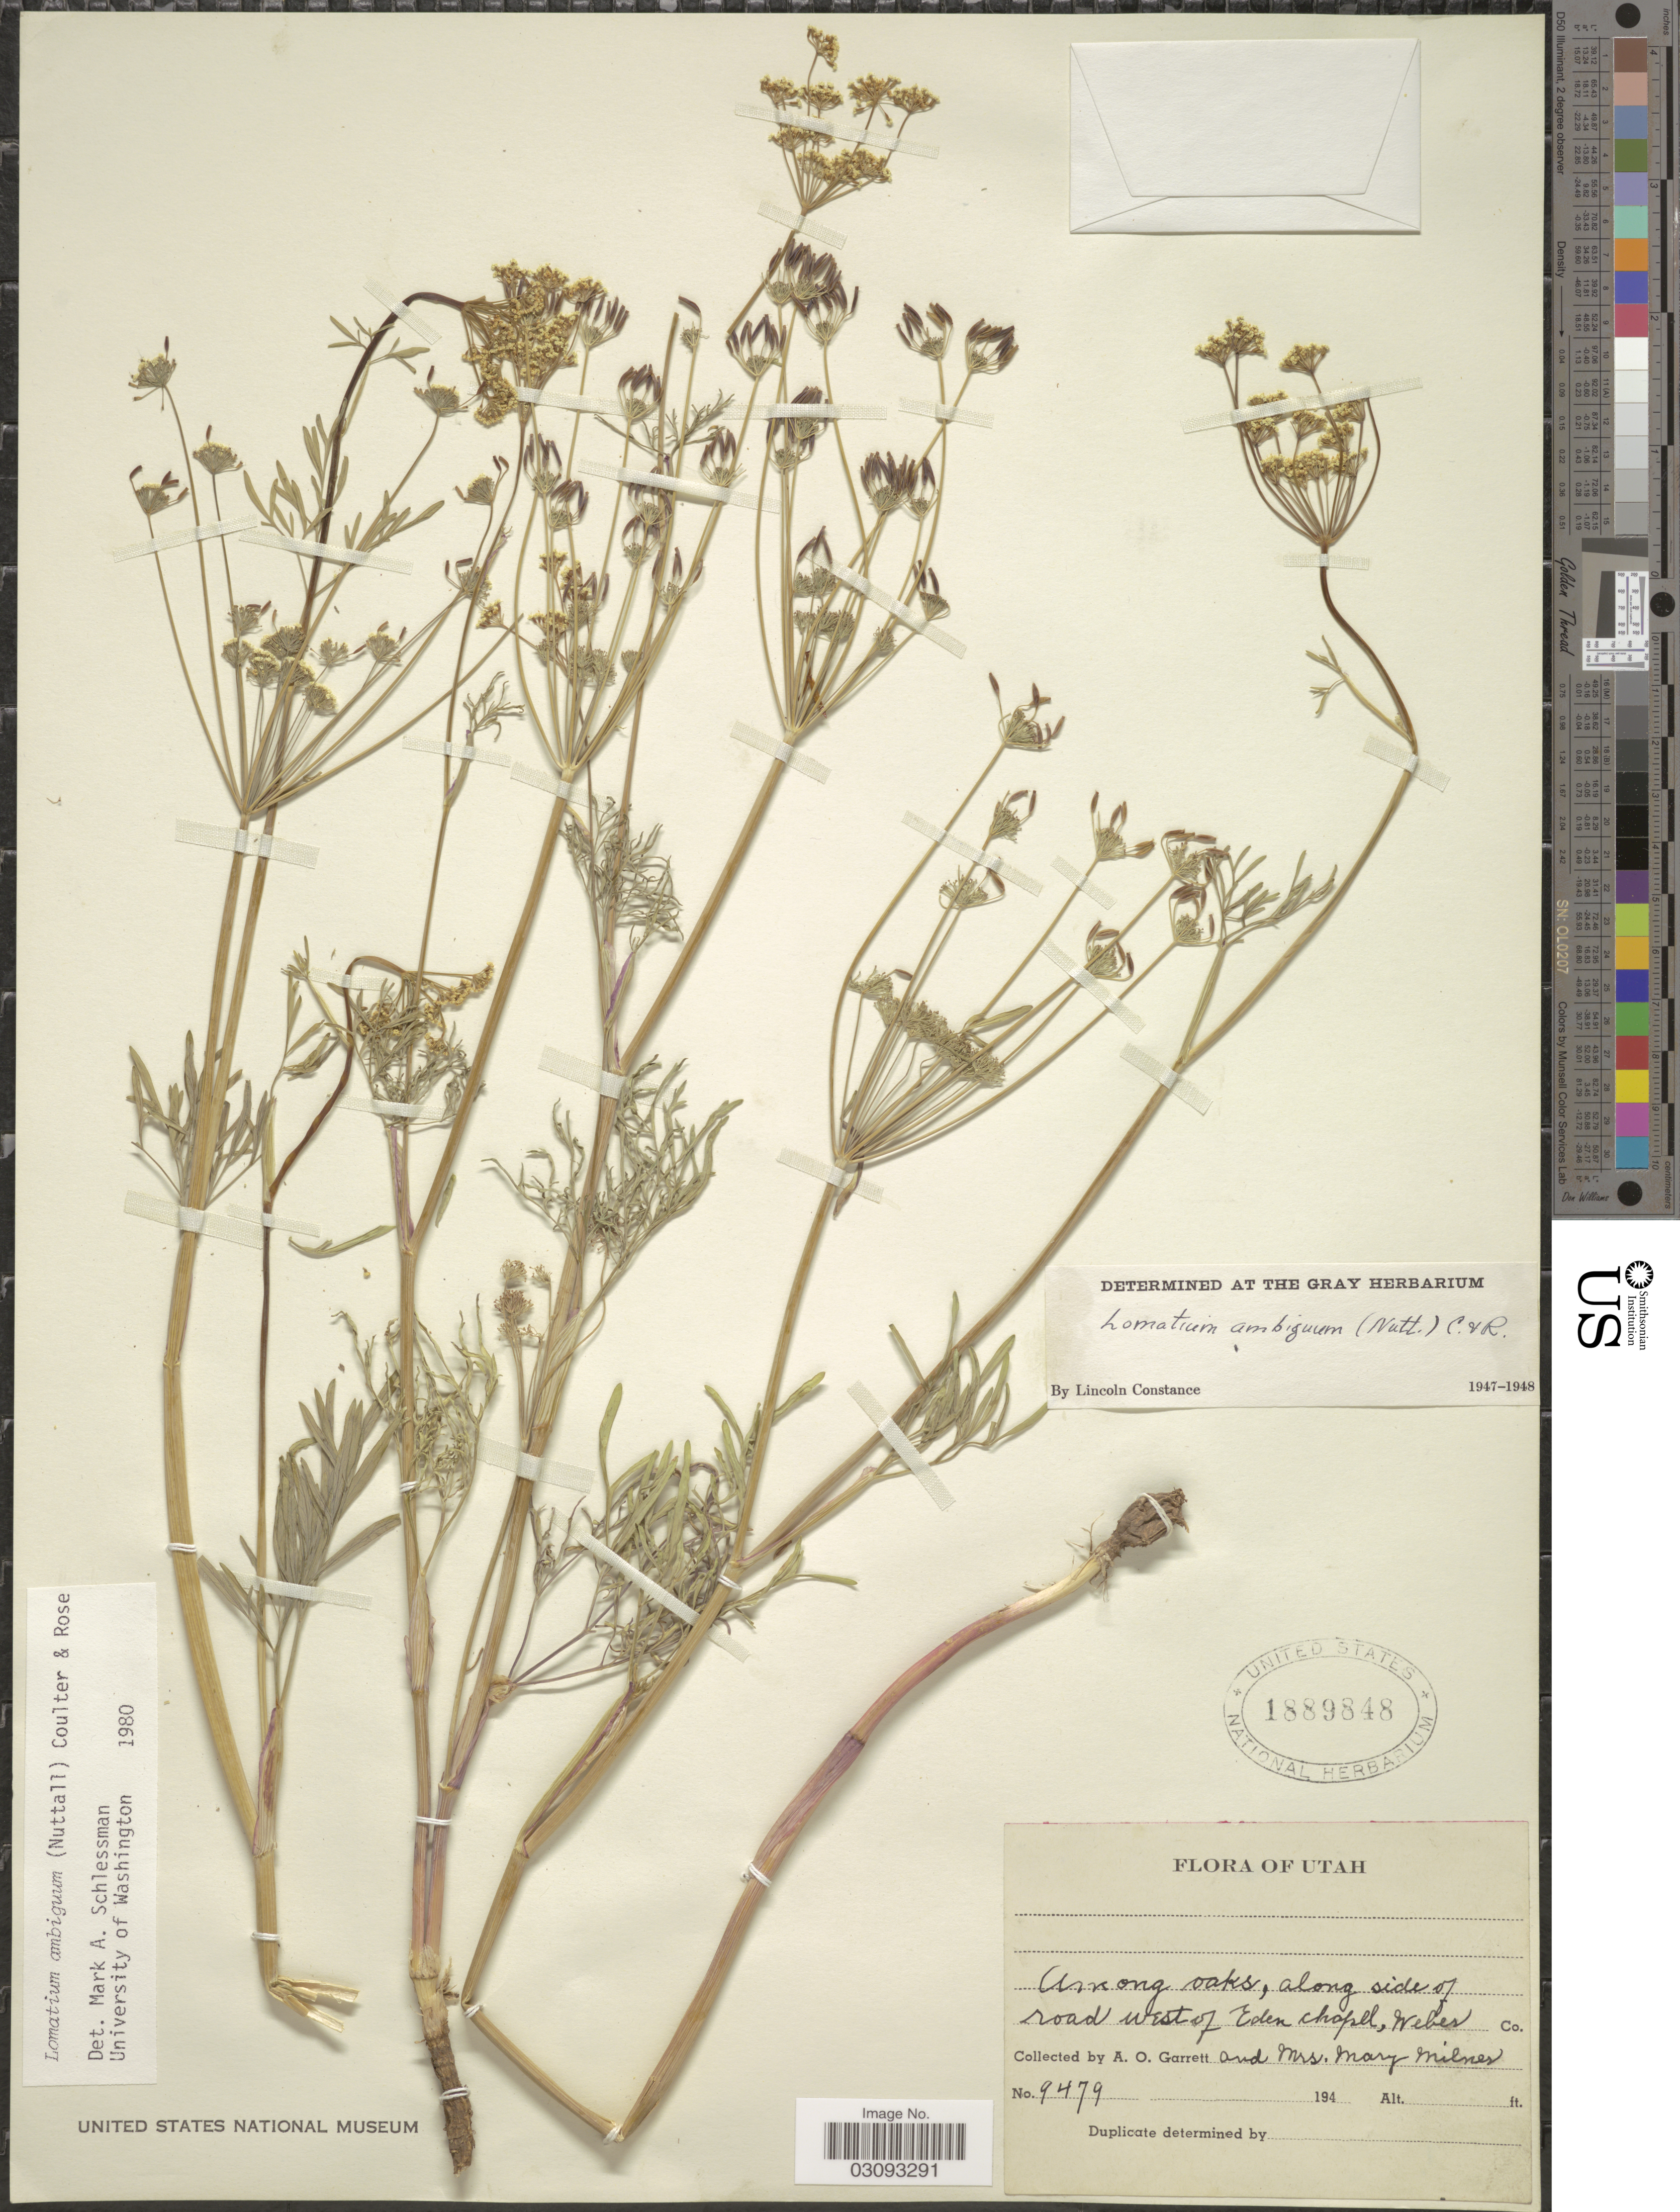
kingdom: Plantae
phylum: Tracheophyta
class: Magnoliopsida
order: Apiales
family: Apiaceae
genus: Lomatium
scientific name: Lomatium ambiguum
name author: (Nutt.) Coult. & Rose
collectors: A. O. Garrett & M. Milner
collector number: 9479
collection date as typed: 194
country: United States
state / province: Utah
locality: Among oaks, along side of road west of Eden Chapel, Weber Co.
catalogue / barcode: US 1889848